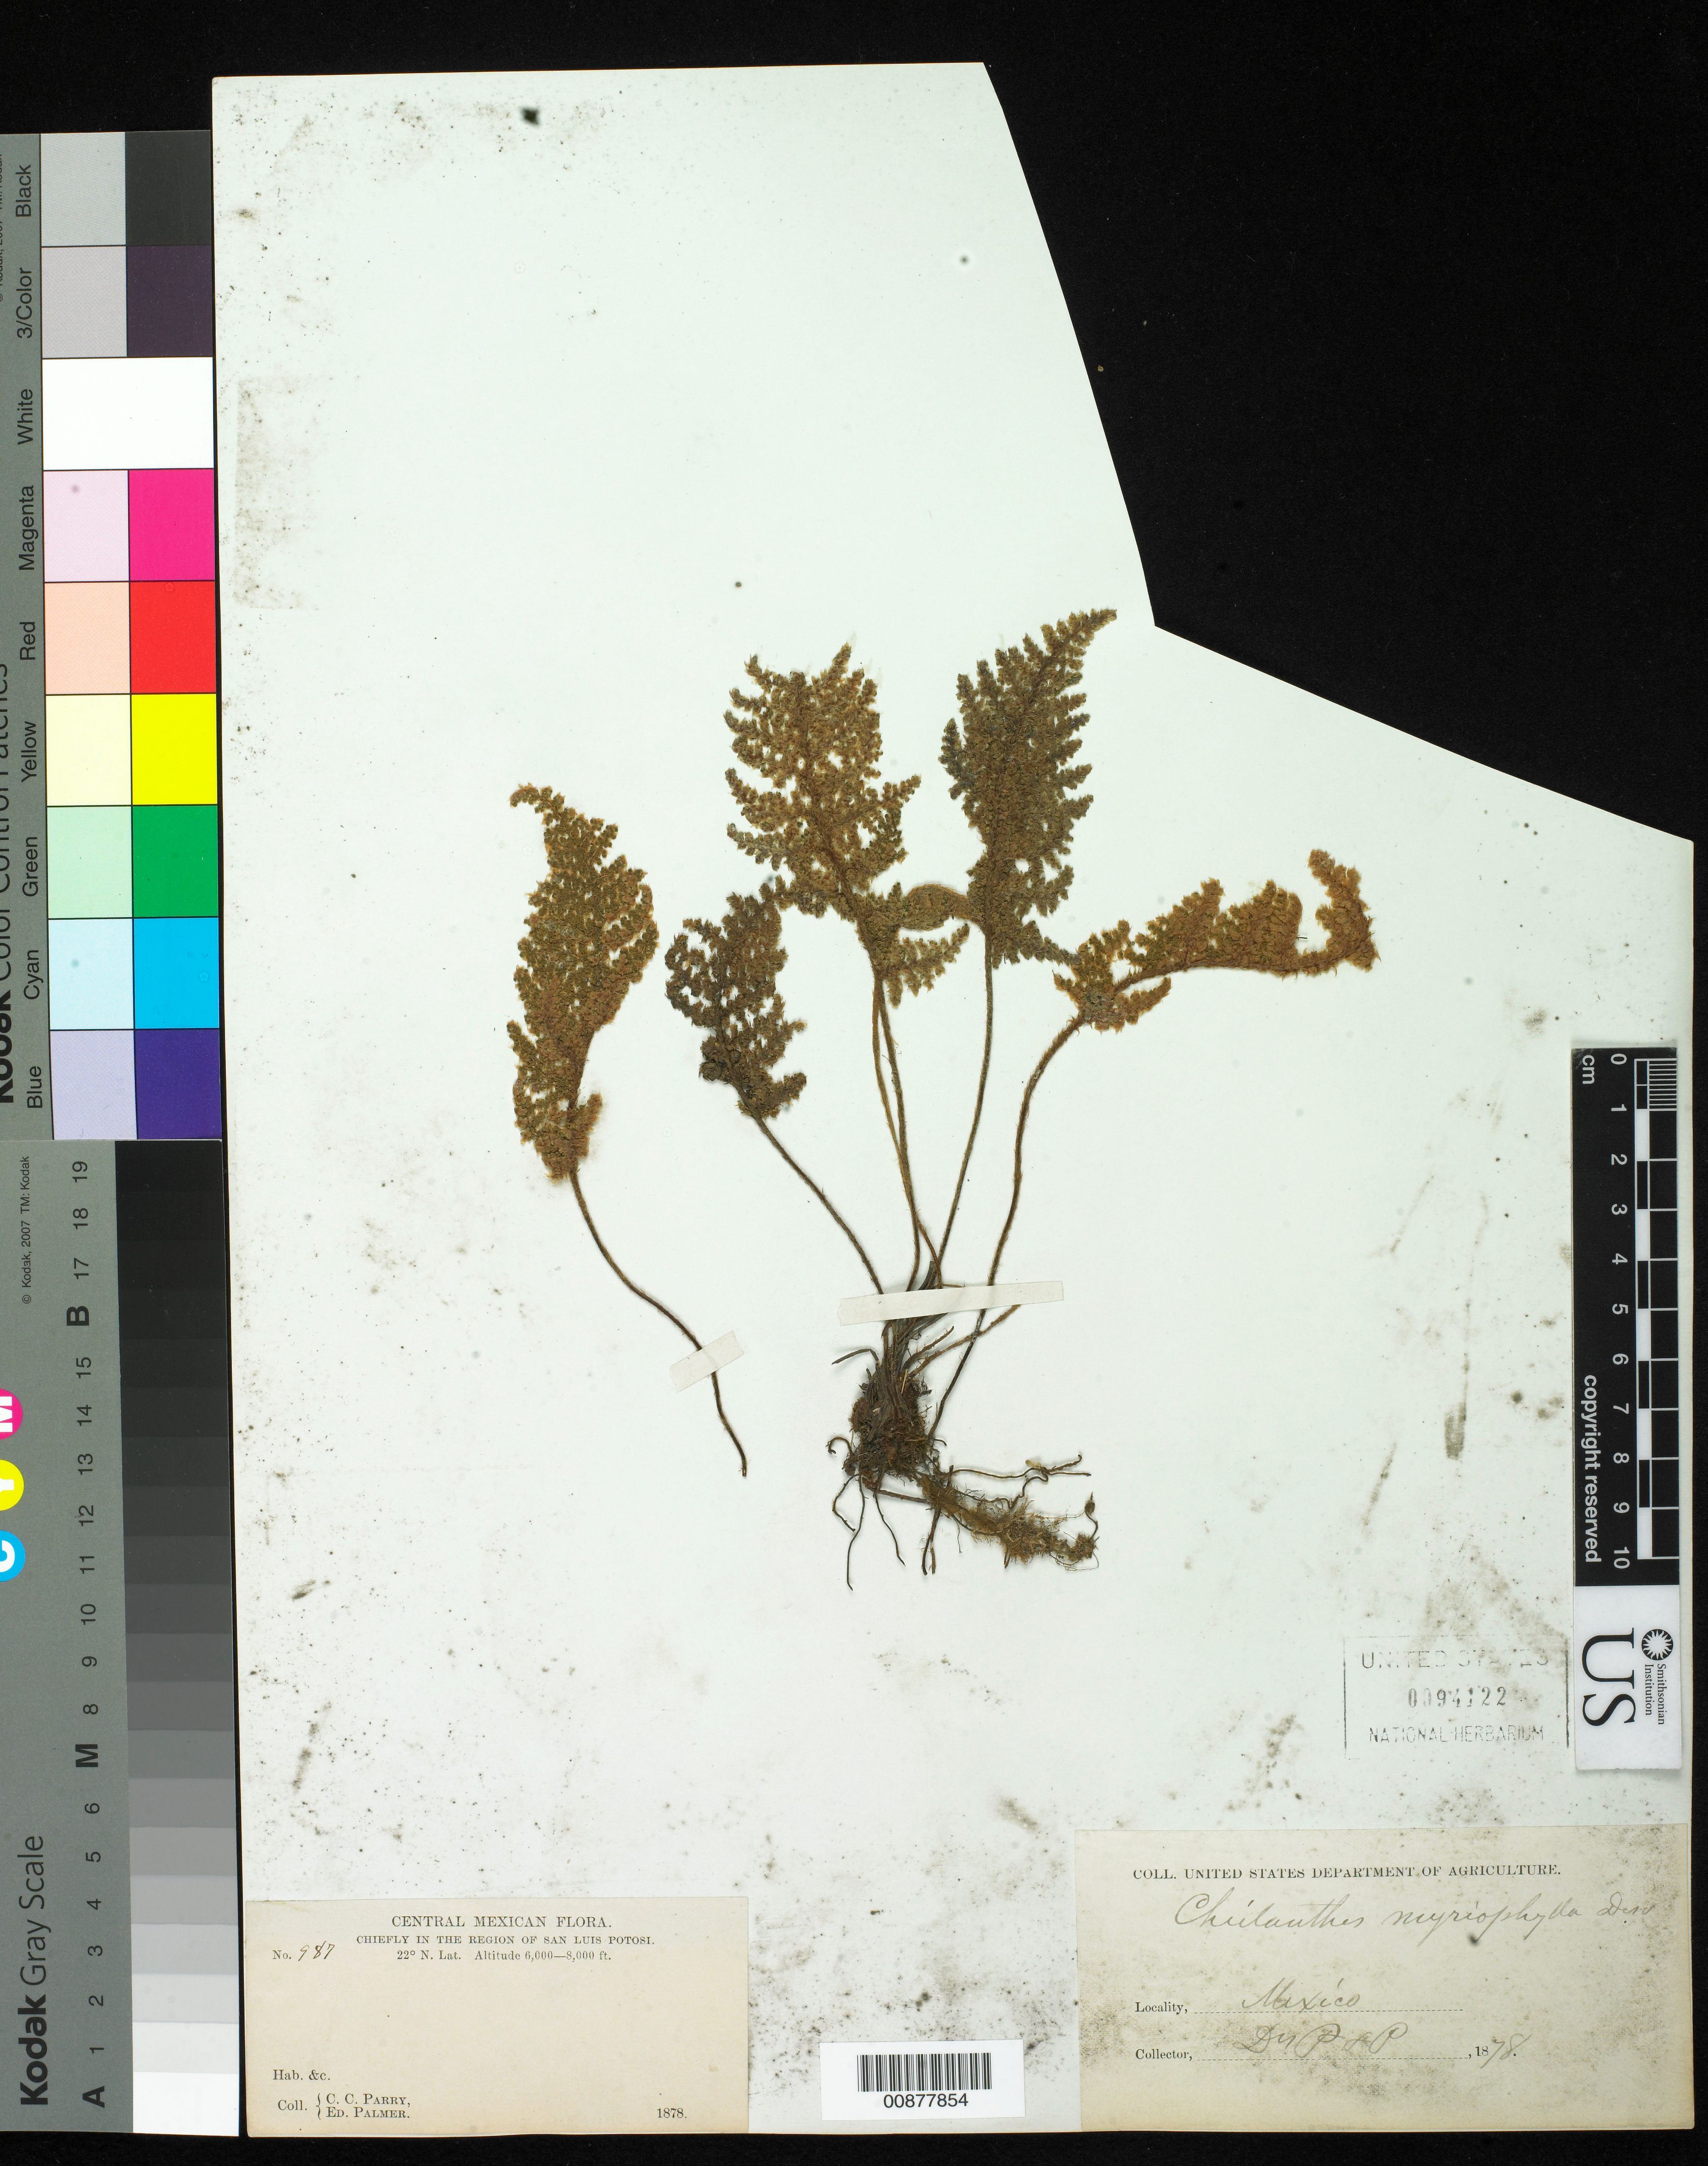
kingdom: Plantae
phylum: Tracheophyta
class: Polypodiopsida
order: Polypodiales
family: Pteridaceae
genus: Myriopteris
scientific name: Myriopteris myriophylla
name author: (Desv.) J. Sm.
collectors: C. C. Parry & E. Palmer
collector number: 987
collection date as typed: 1878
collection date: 1878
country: Mexico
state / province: San Luis Potosí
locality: Chiefly in the region of San Luis Potosí.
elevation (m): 1829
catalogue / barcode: US 94122